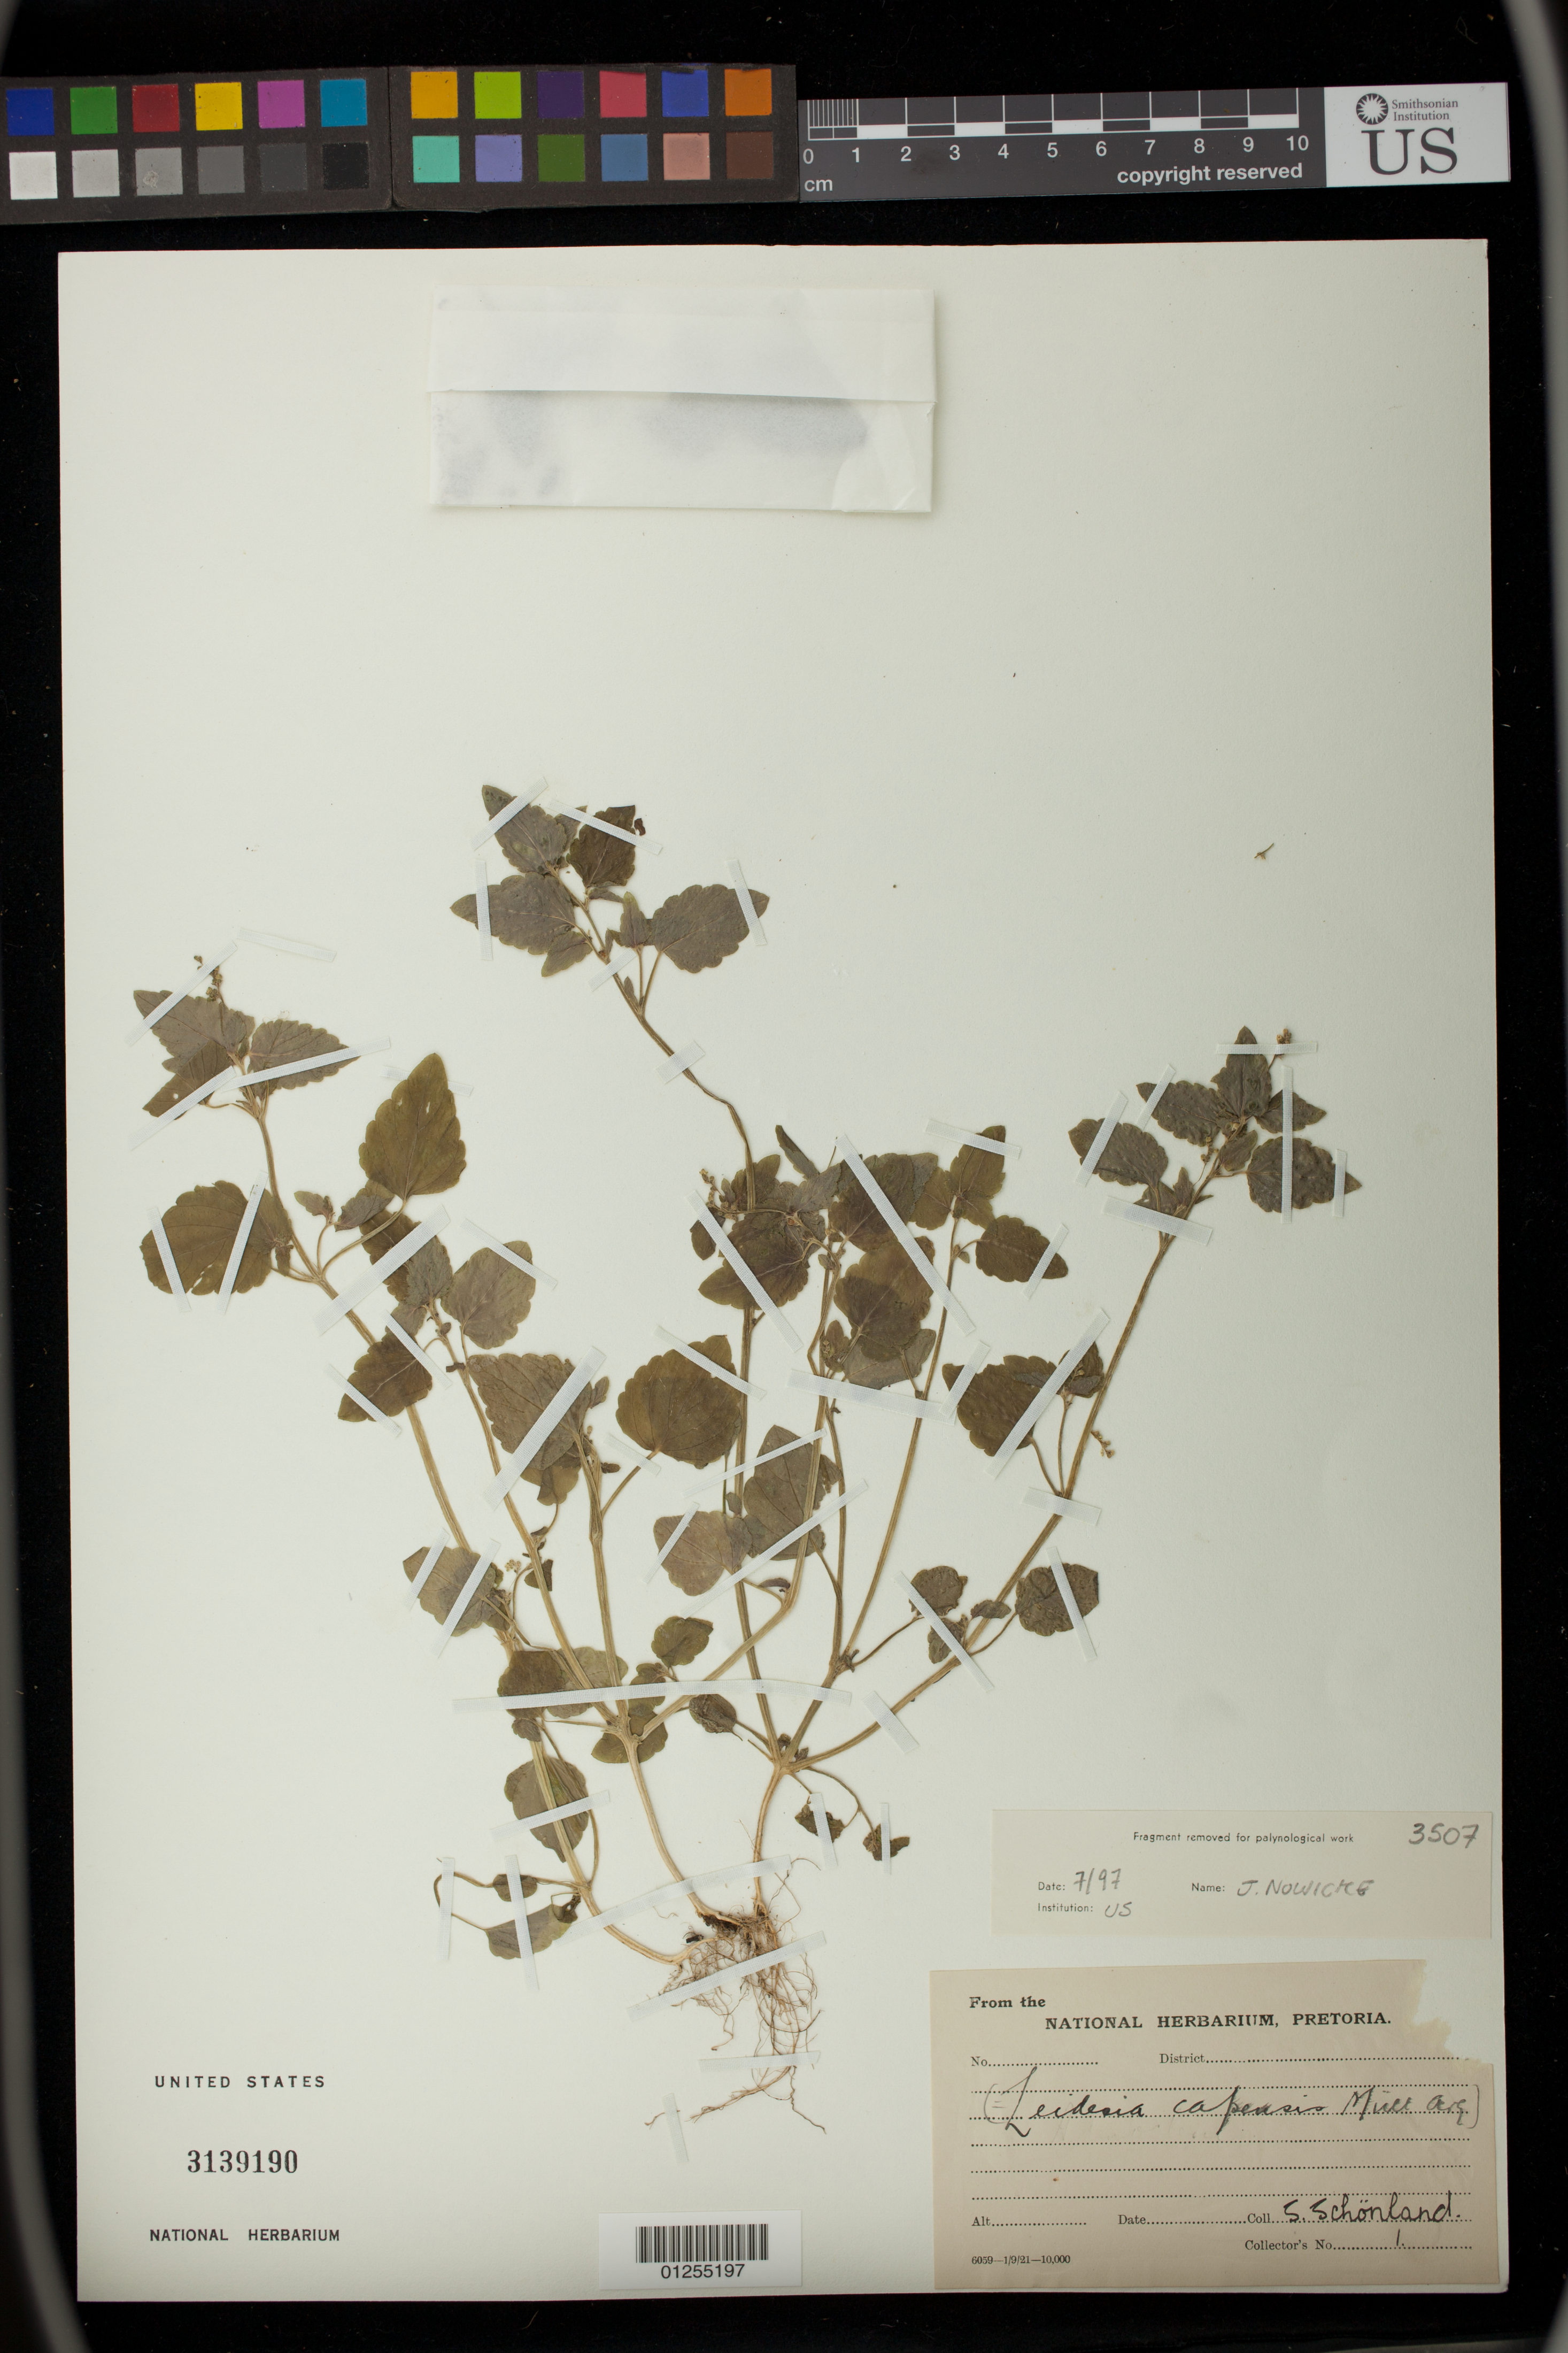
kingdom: Plantae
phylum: Tracheophyta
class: Magnoliopsida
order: Malpighiales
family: Euphorbiaceae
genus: Leidesia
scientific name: Leidesia procumbens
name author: (L.) Prain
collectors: S. Schönland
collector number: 1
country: South Africa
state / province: Gauteng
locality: Pretoria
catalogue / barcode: US 3139190